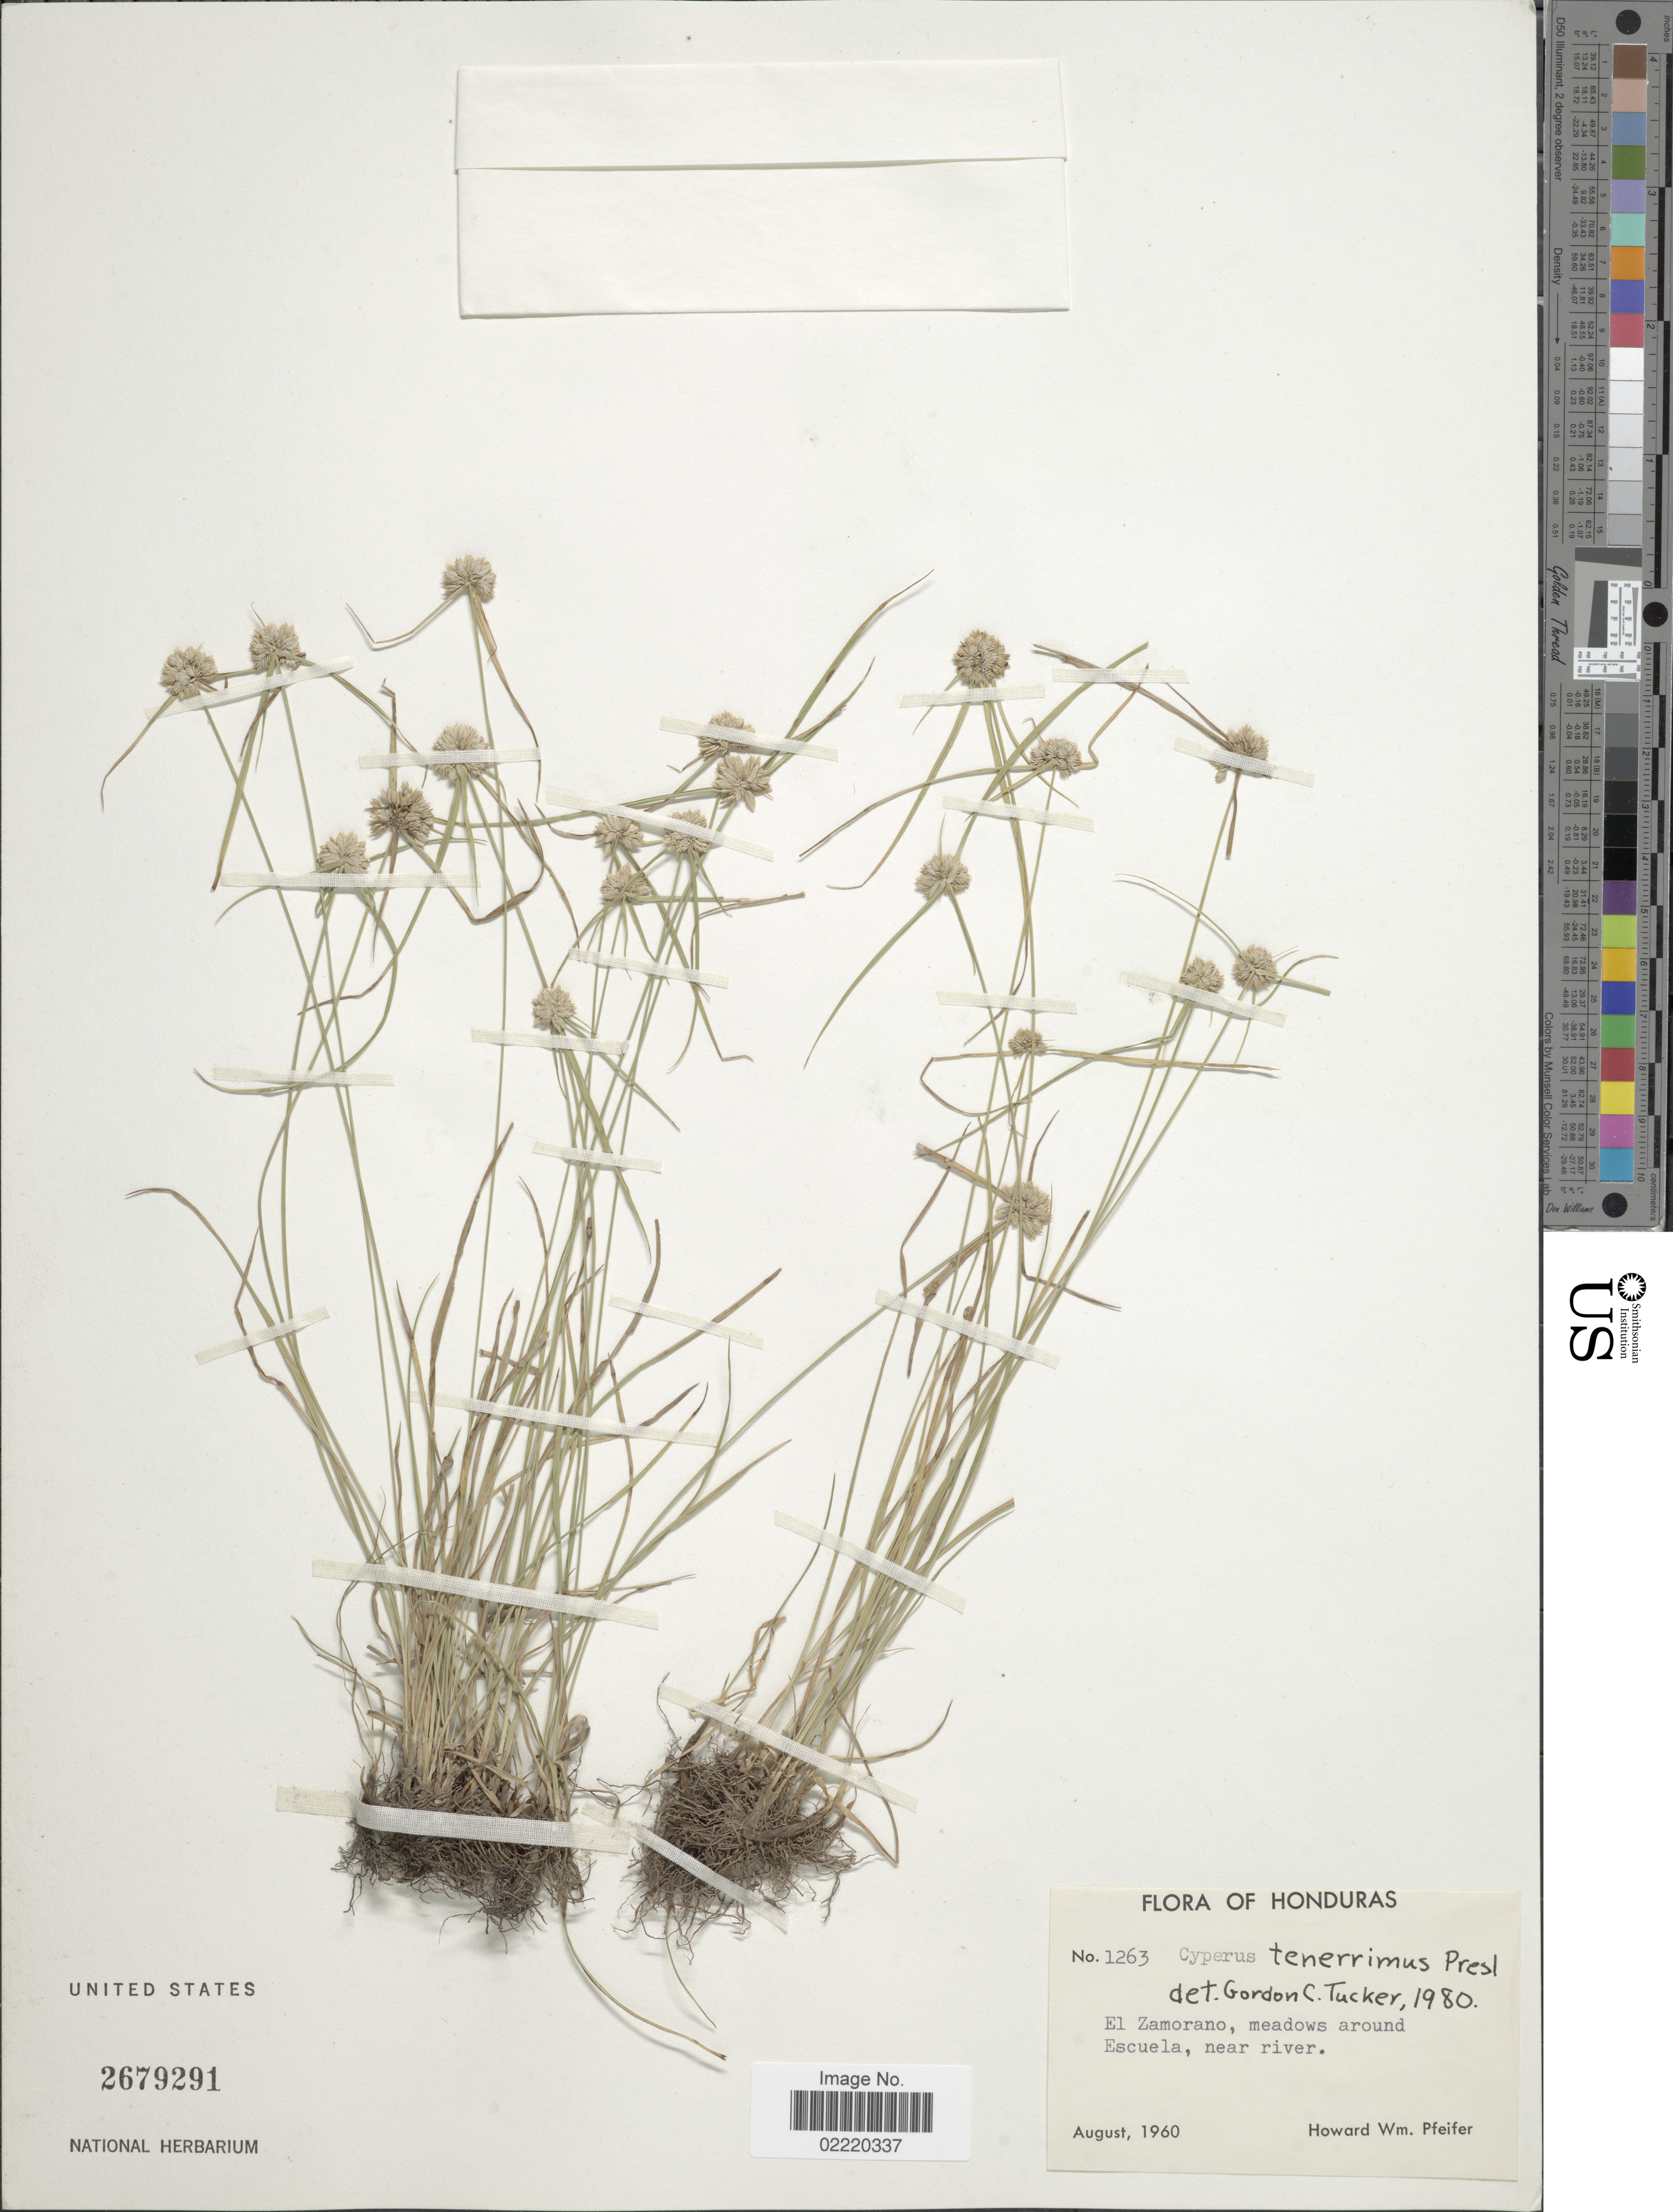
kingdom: Plantae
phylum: Tracheophyta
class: Liliopsida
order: Poales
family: Cyperaceae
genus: Cyperus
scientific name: Cyperus tenerrimus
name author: J. Presl & C. Presl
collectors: H. W. Pfeifer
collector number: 1263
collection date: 1960-08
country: Honduras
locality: El Zamorano, meadows around Escuela, near river.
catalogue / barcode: US 2679291